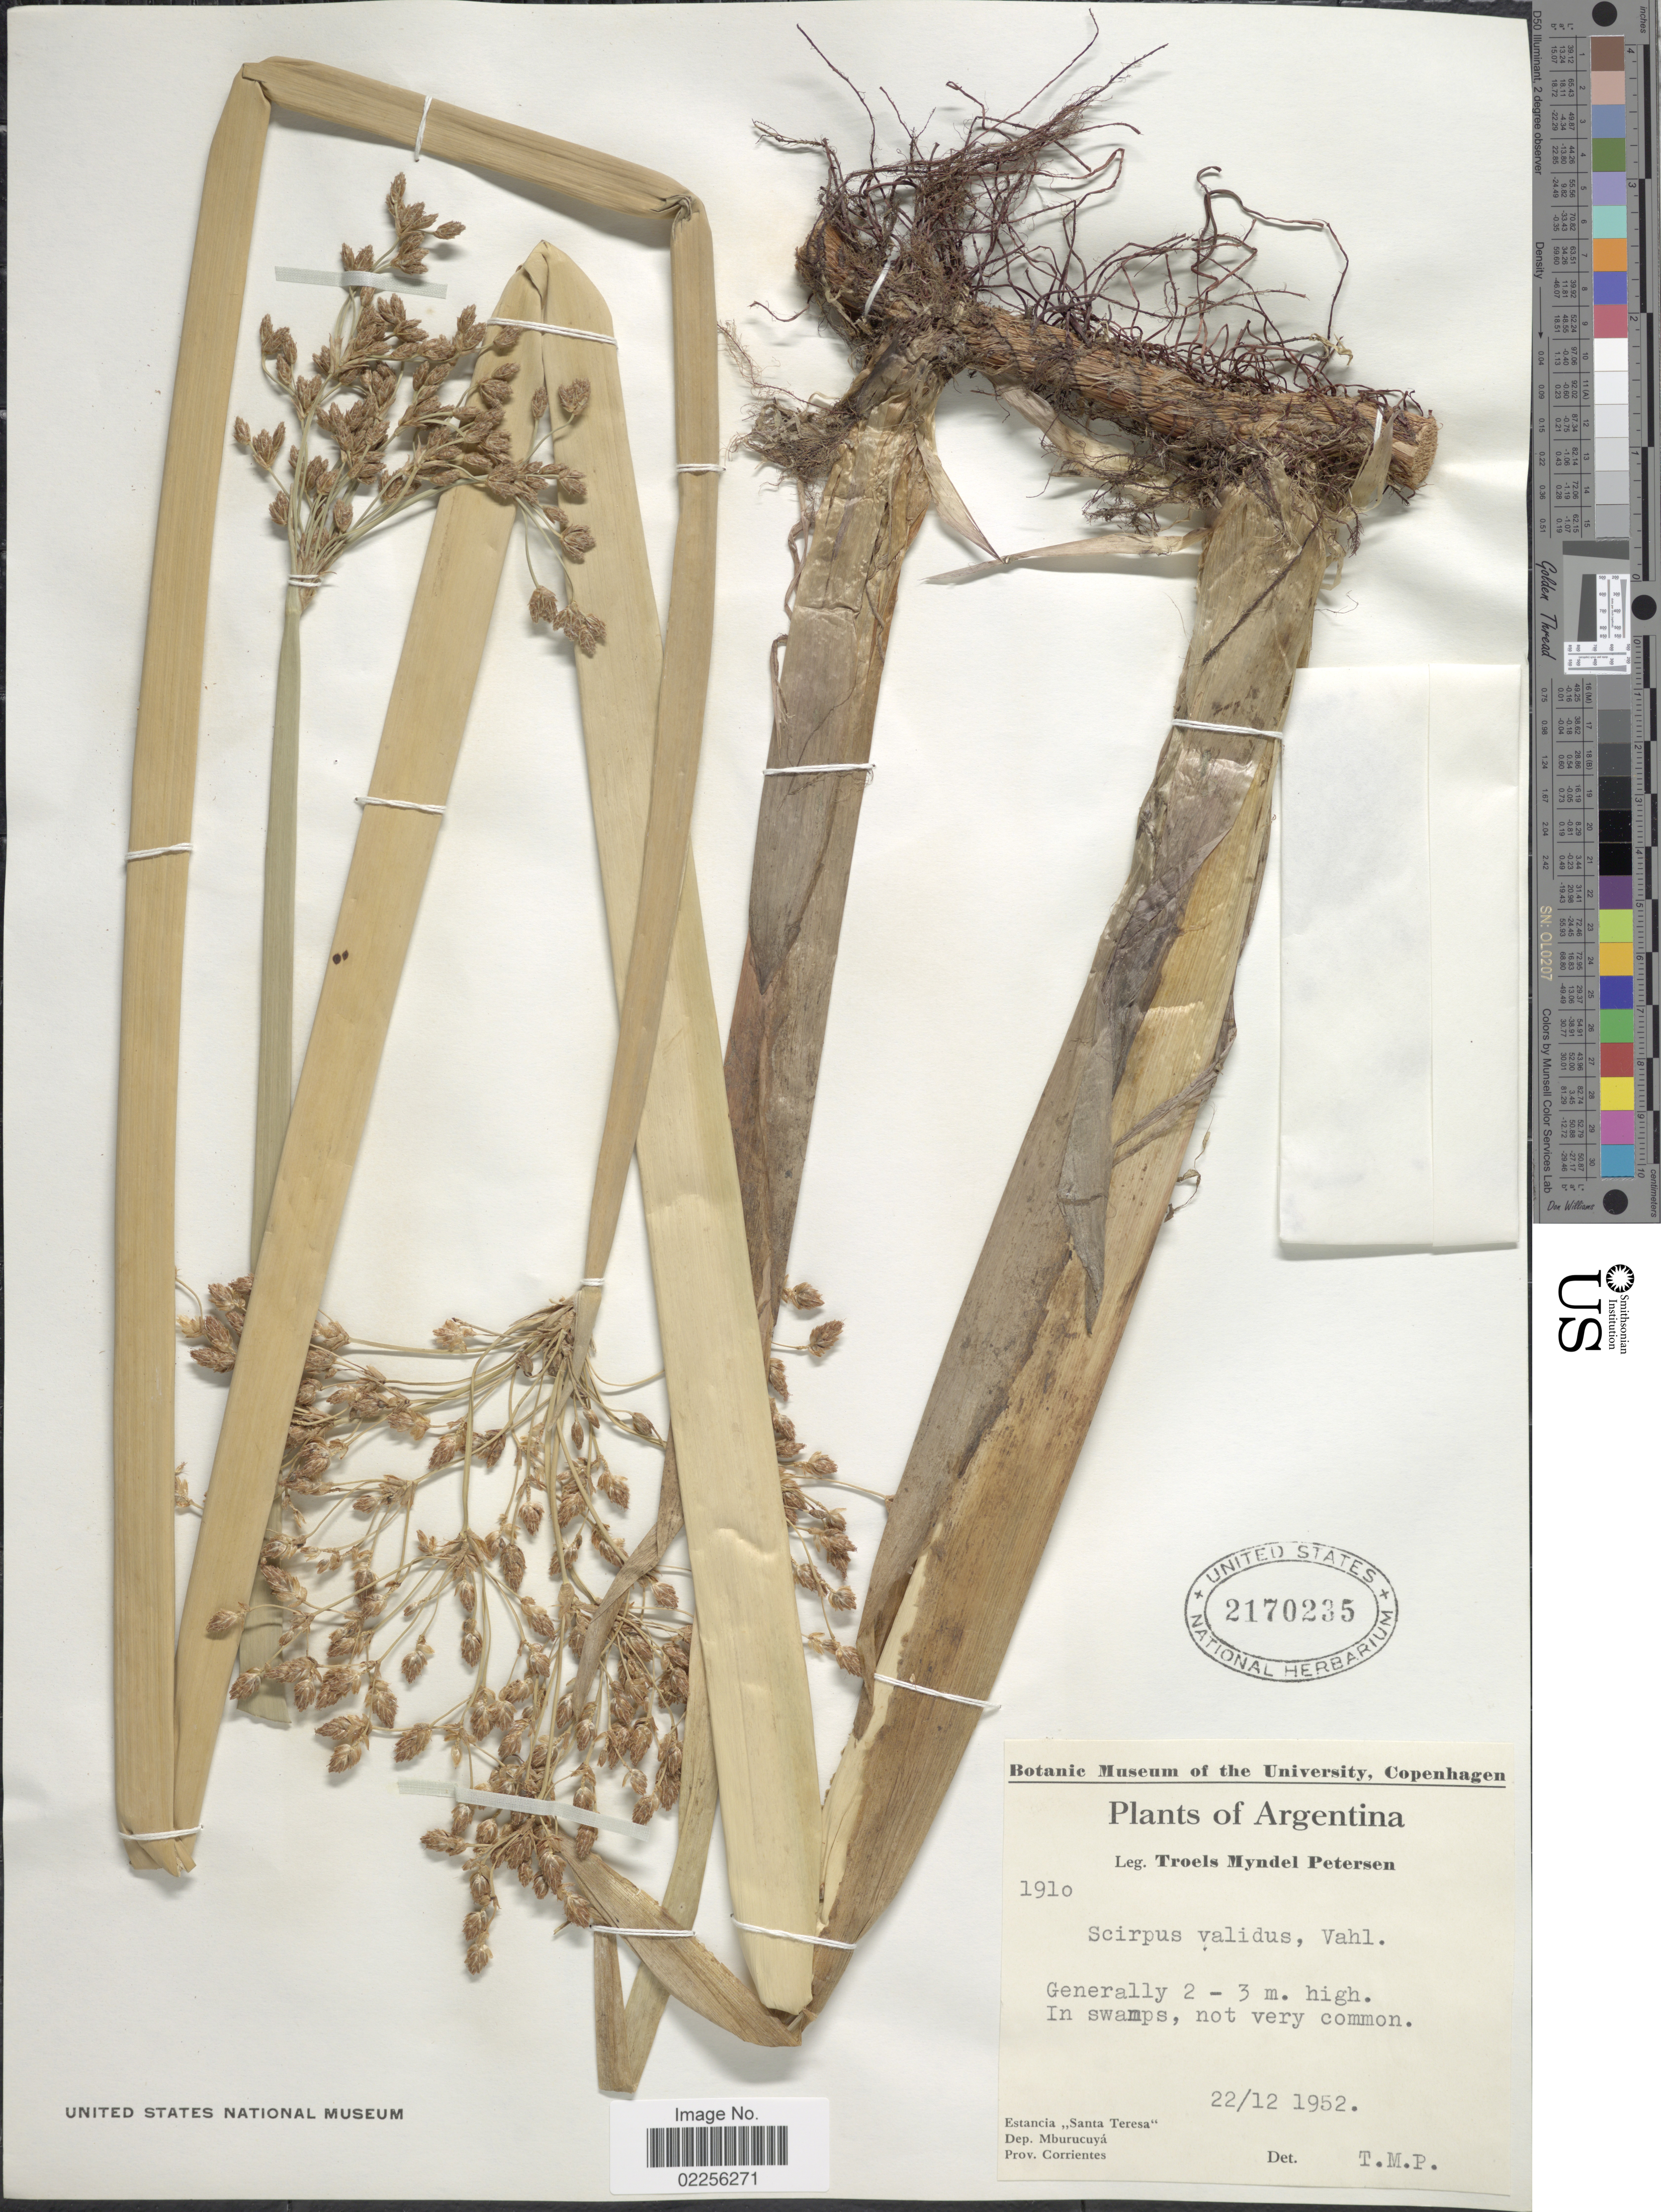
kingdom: Plantae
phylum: Tracheophyta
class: Liliopsida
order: Poales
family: Cyperaceae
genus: Schoenoplectus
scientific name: Schoenoplectus tabernaemontani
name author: (C.C. Gmel.) Palla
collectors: T. M. Petersen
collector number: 1910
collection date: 1952-12-22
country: Argentina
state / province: Corrientes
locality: In swamps, Estancia ,,Santa Teresa', Dep Mburucuyá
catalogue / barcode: US 2170235